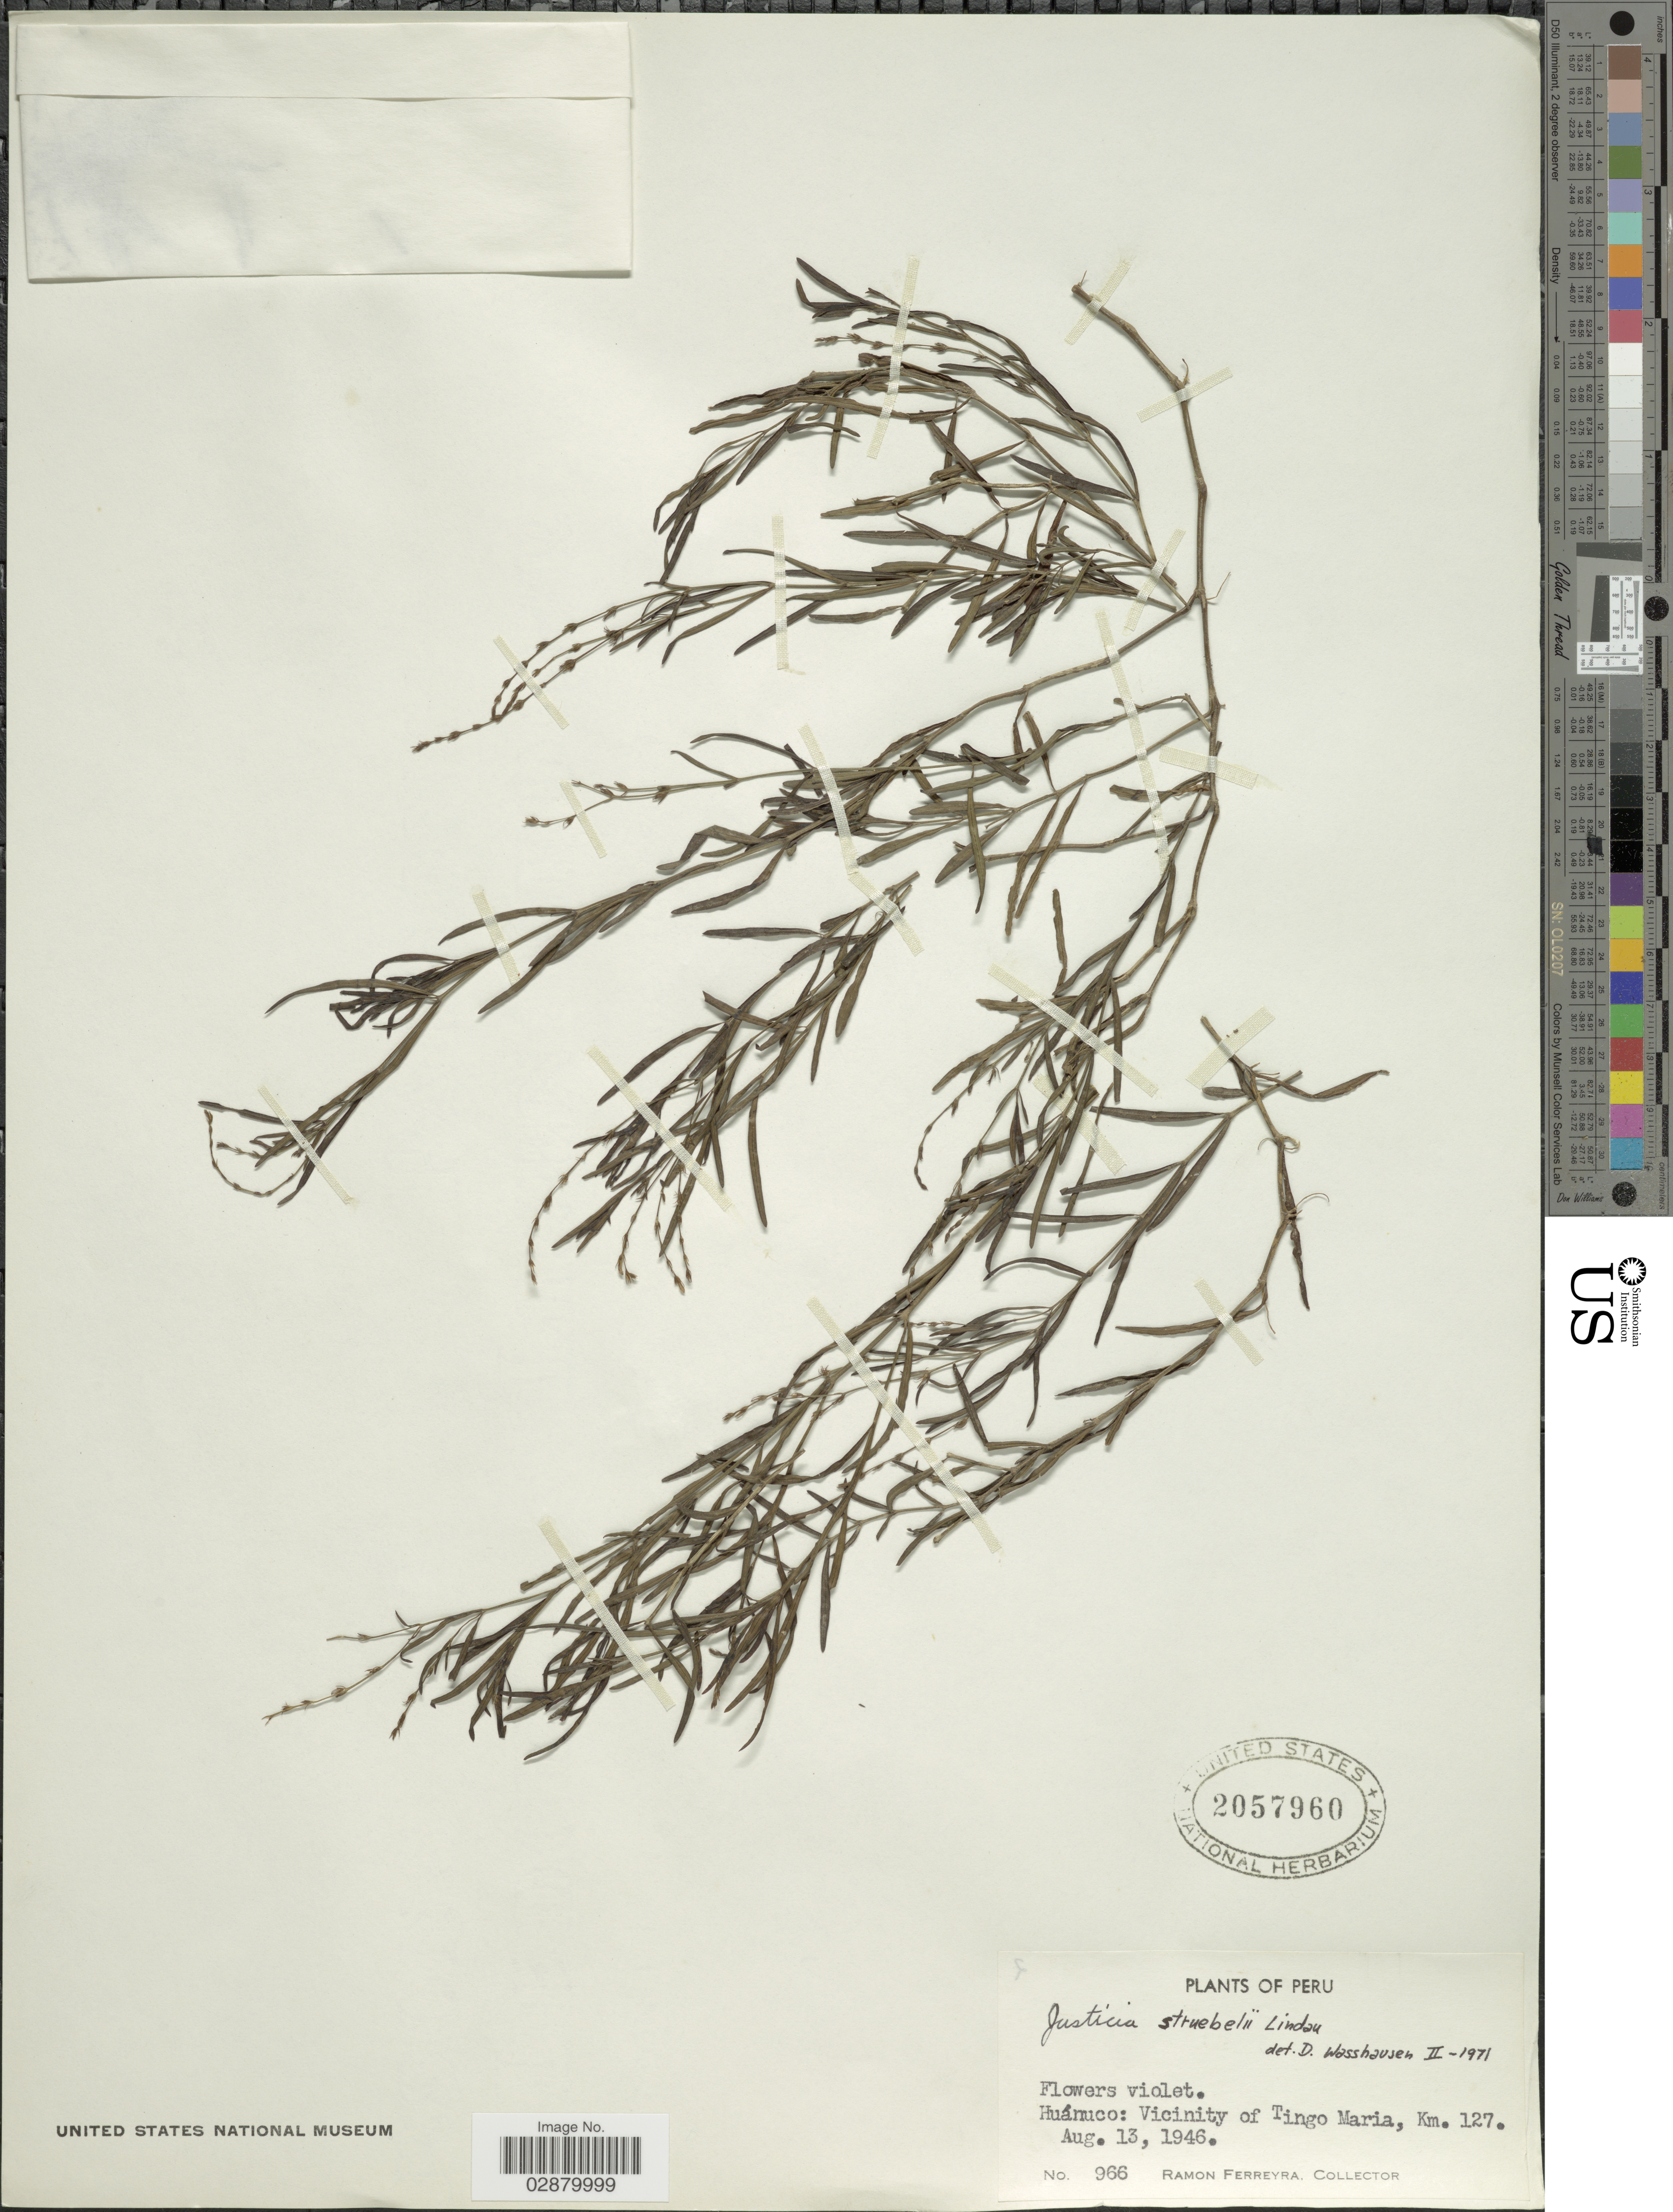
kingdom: Plantae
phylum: Tracheophyta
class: Magnoliopsida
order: Lamiales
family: Acanthaceae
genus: Justicia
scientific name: Justicia pectoralis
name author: Jacq.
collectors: R. A. Ferreyra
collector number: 966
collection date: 1946-08-13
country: Peru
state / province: Huánuco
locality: Vicinity of Tingo Maria, Km. 127.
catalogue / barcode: US 2057960